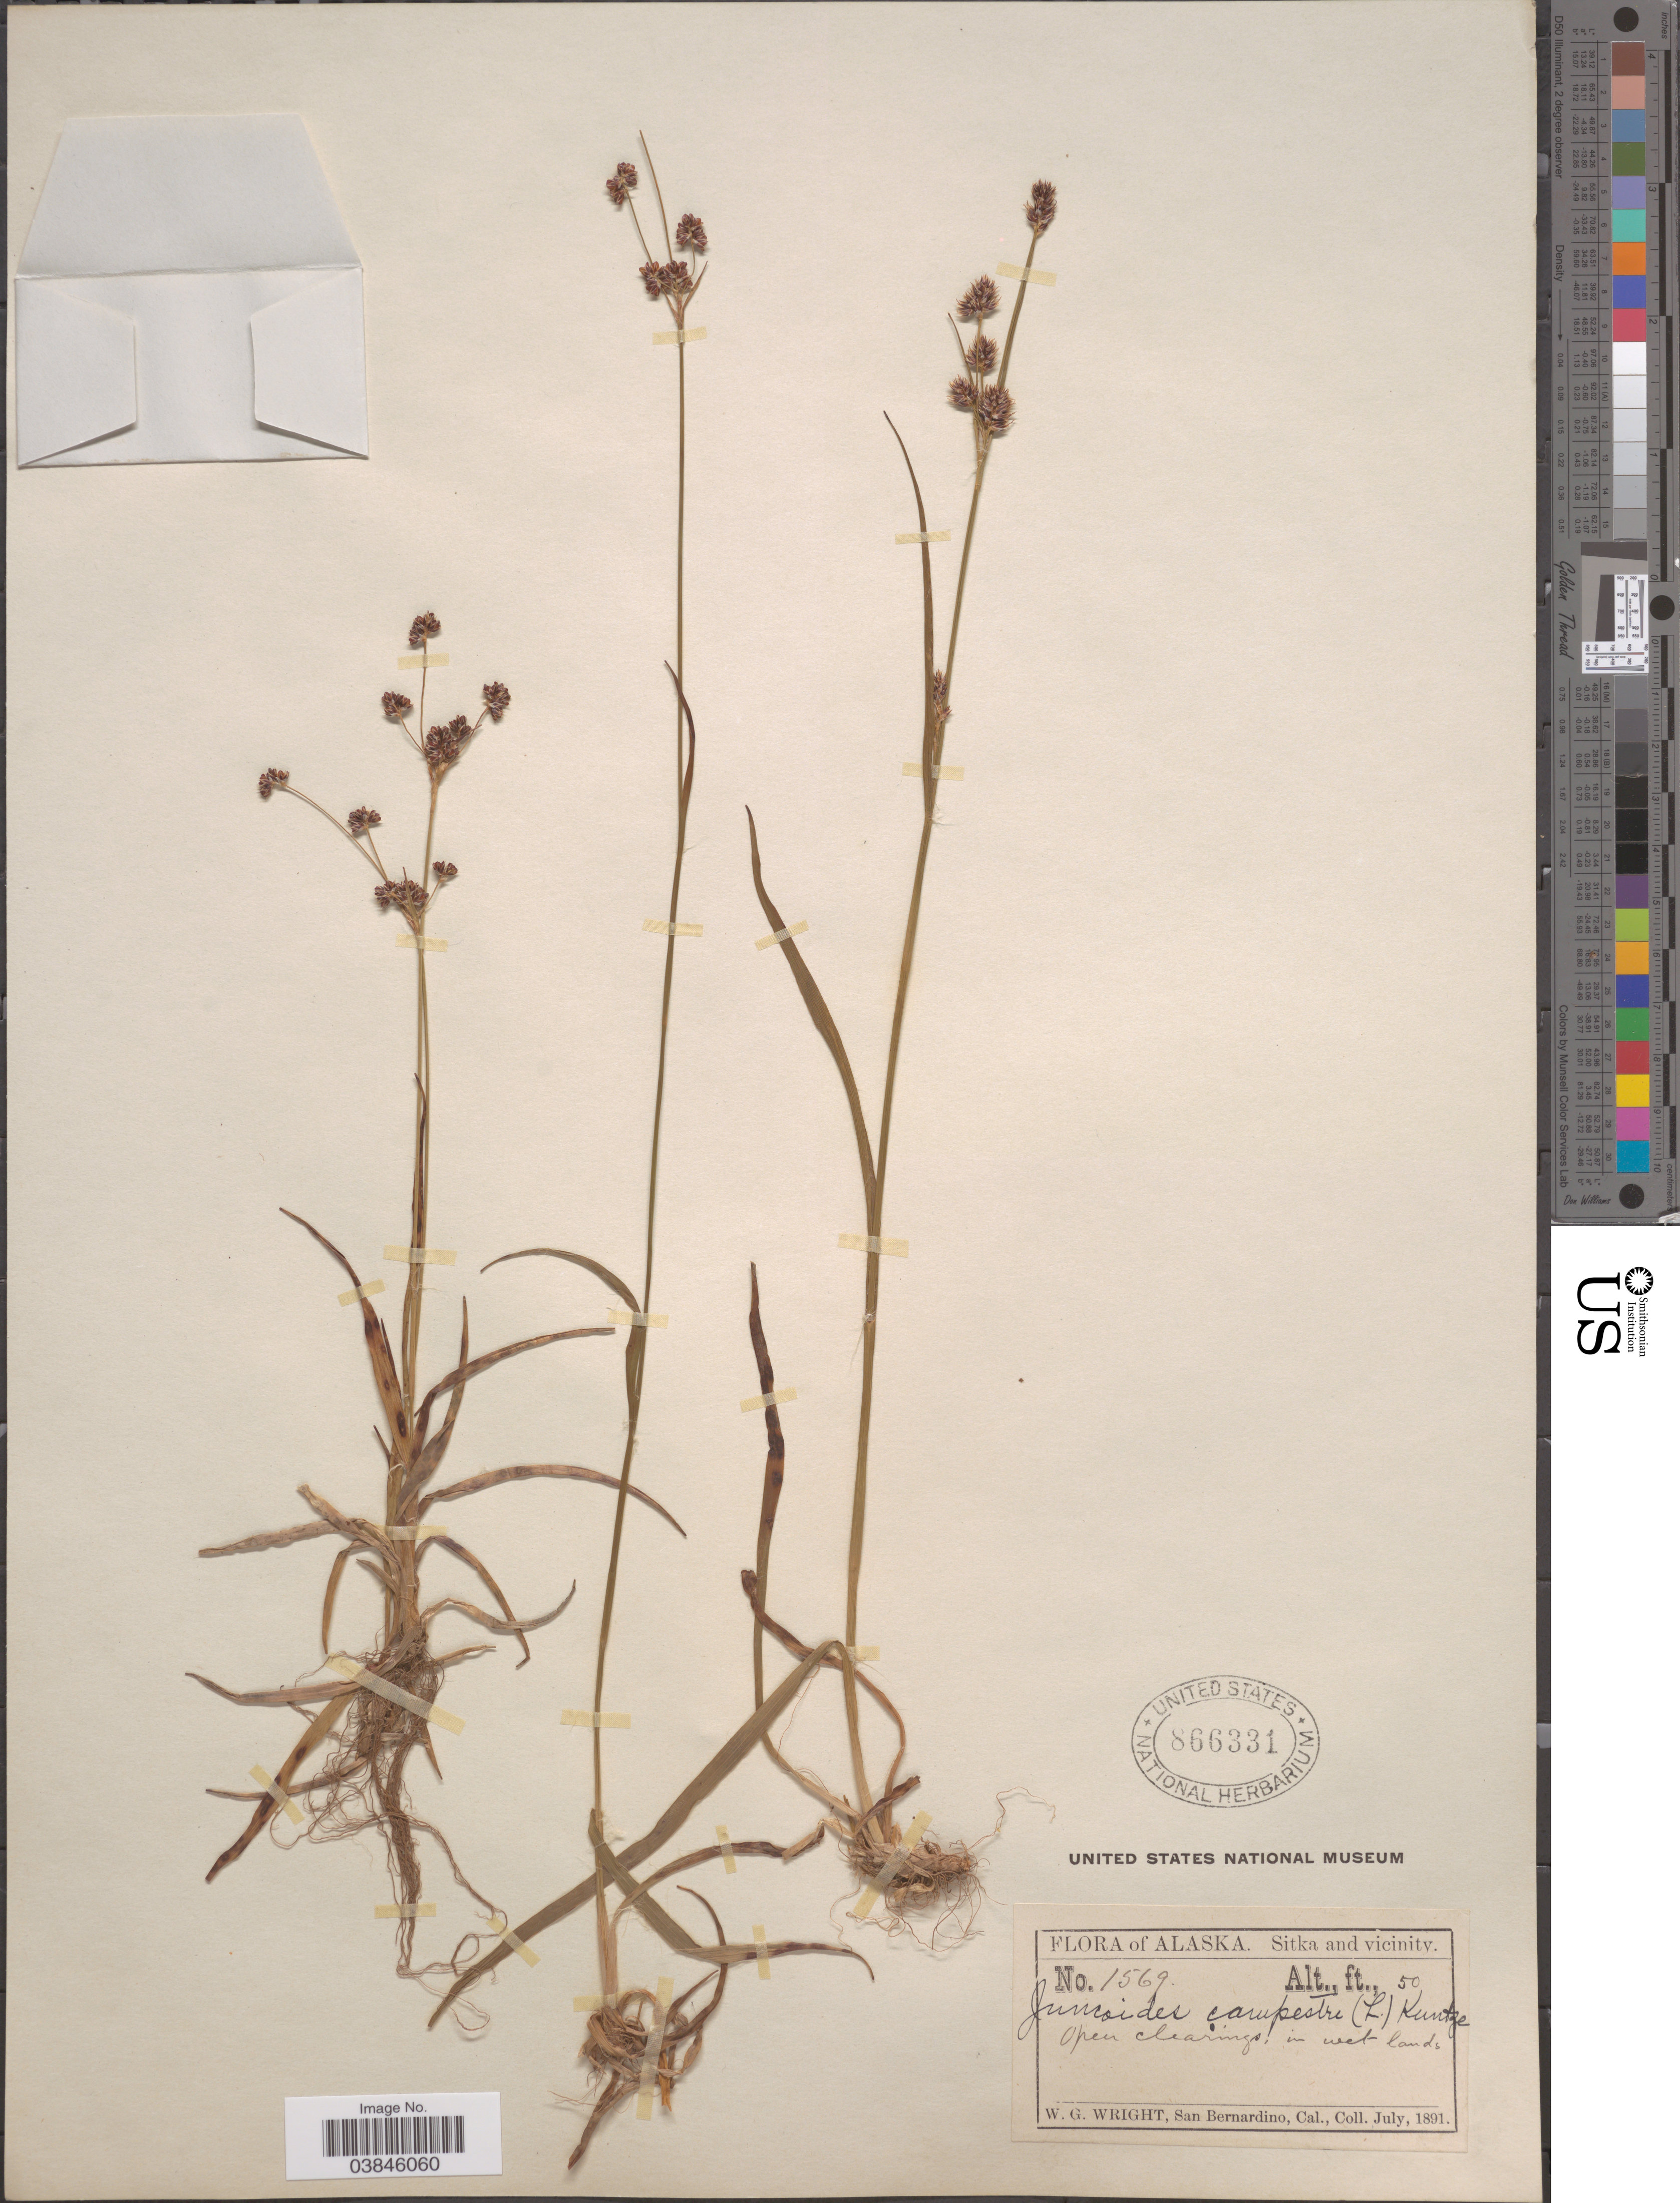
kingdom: Plantae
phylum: Tracheophyta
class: Liliopsida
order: Poales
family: Juncaceae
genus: Luzula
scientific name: Luzula multiflora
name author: (Ehrh.) Lej.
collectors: W. G. Wright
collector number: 1569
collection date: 1891-07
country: United States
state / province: Alaska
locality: Sitka and vicinity.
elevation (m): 15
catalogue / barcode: US 866331